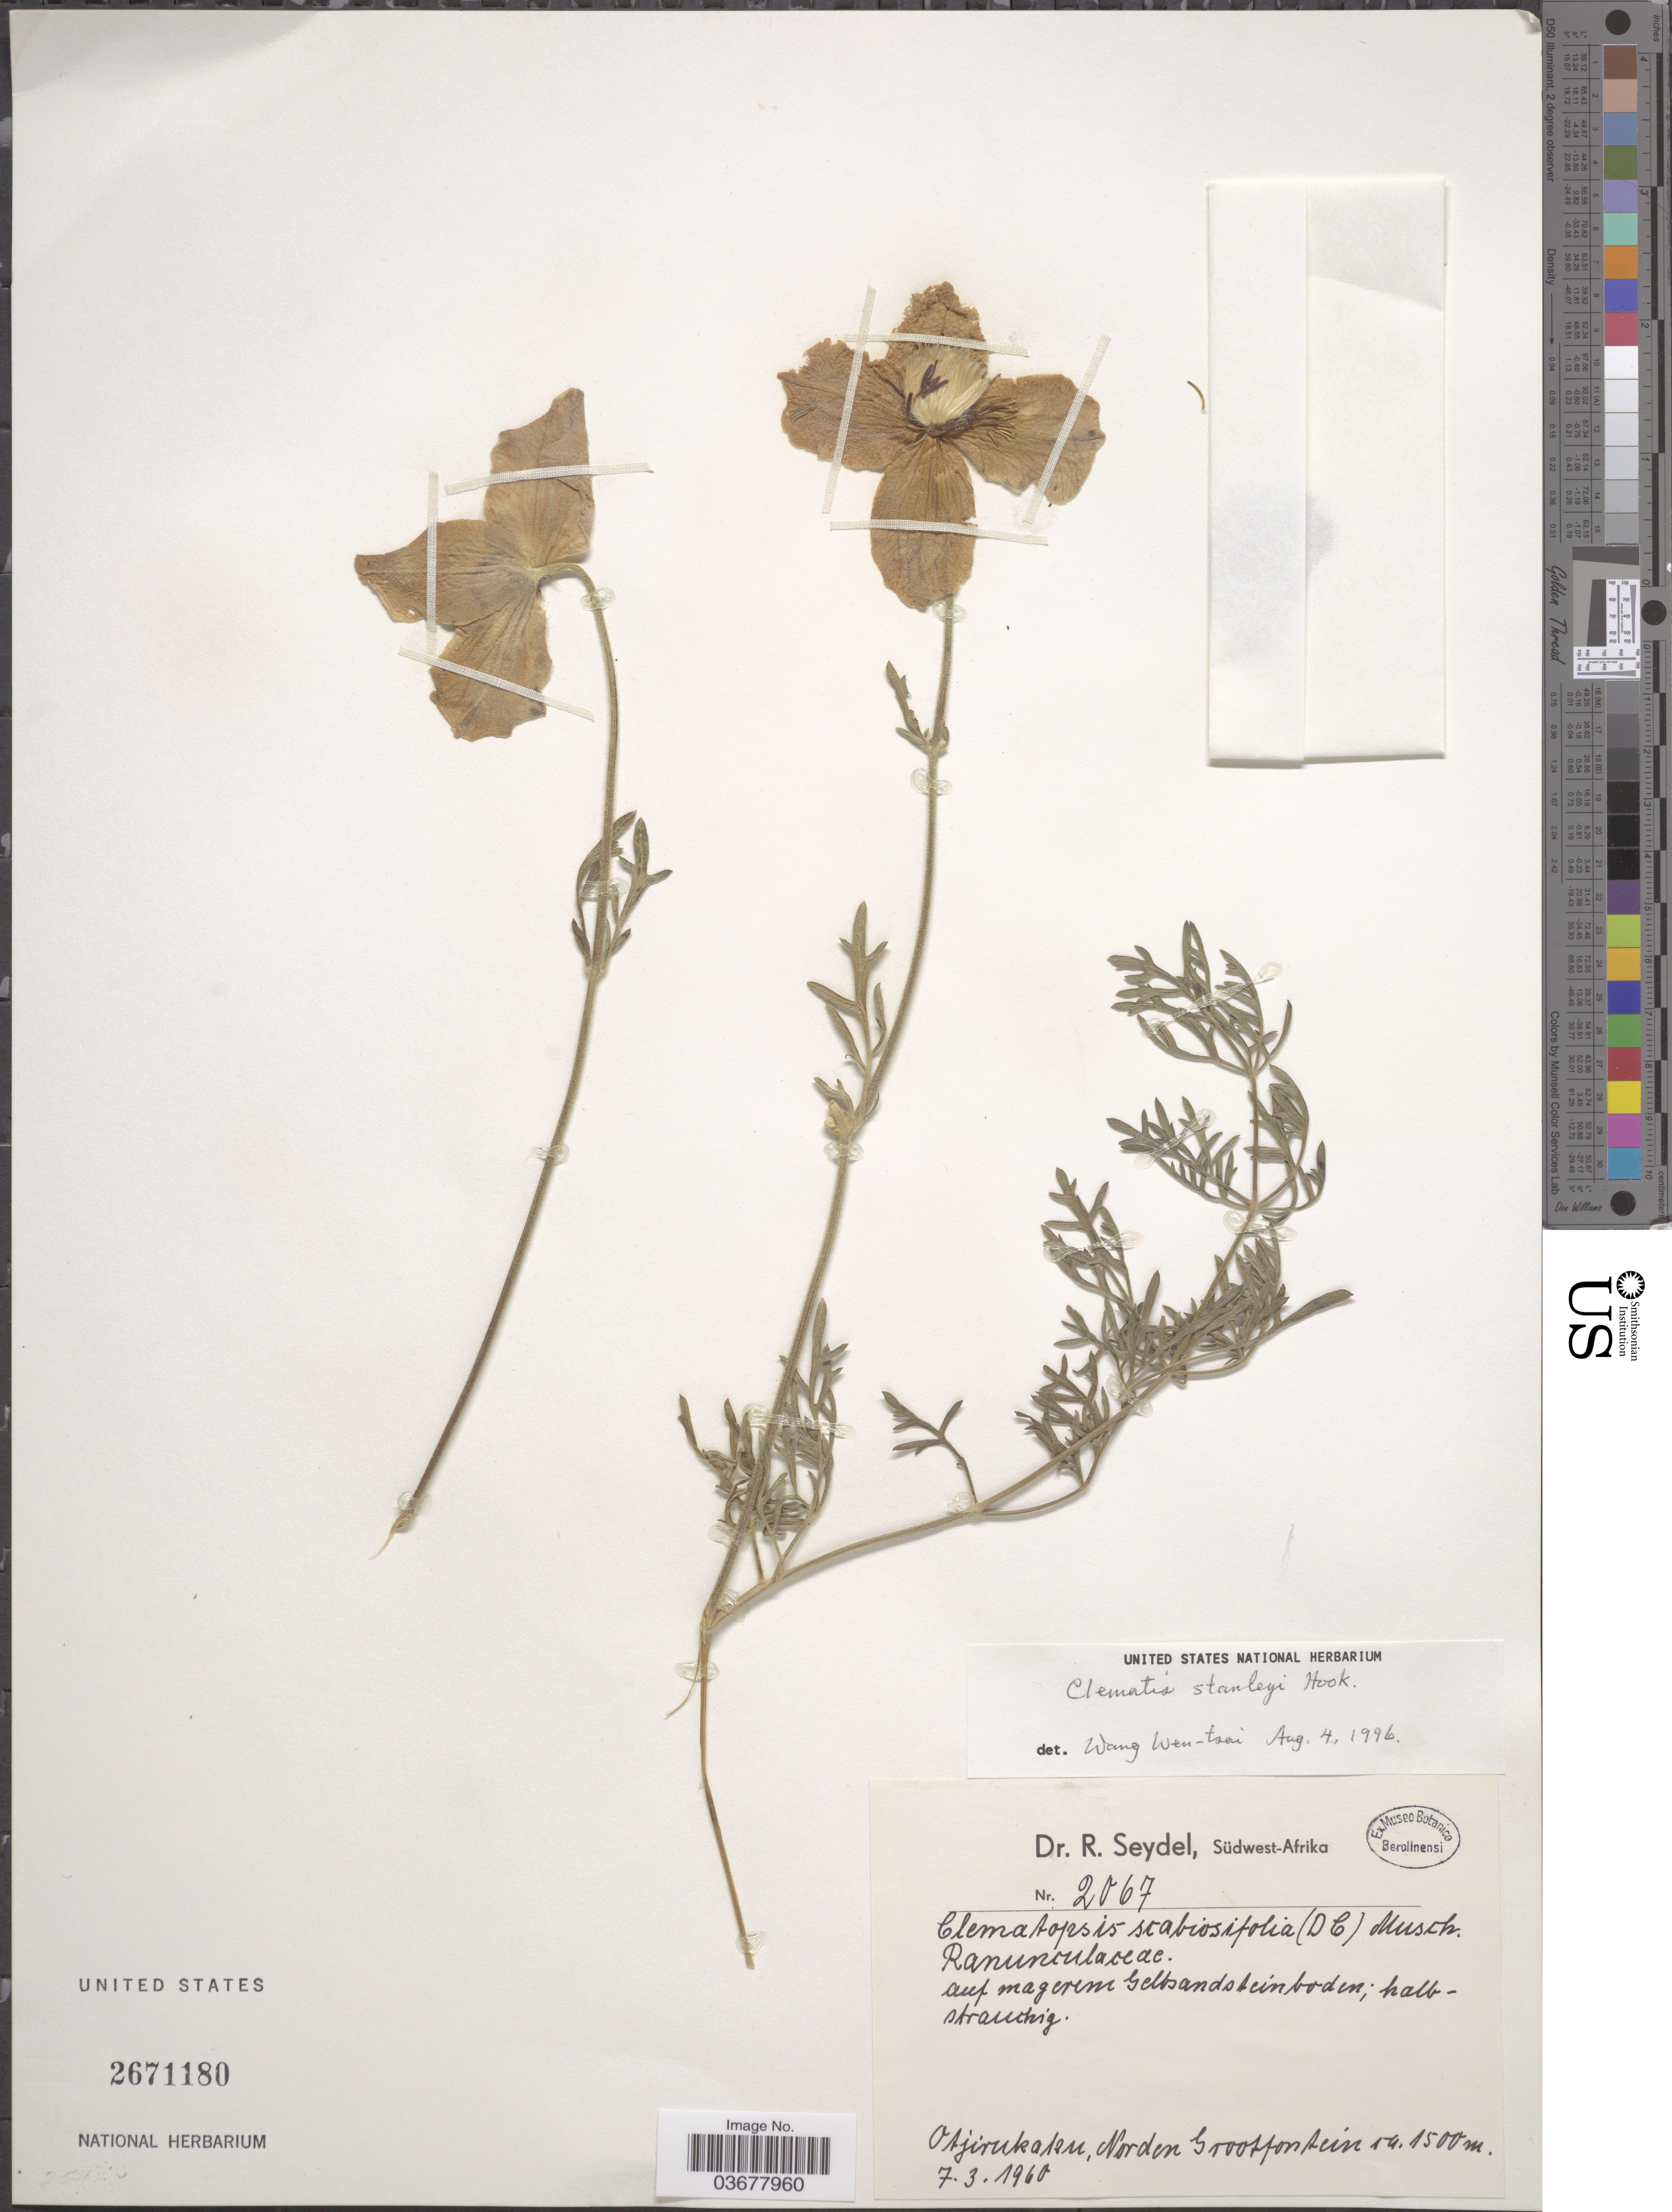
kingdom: Plantae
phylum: Tracheophyta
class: Magnoliopsida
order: Ranunculales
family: Ranunculaceae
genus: Clematis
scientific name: Clematis stanleyi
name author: Hook.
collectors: R. Seydel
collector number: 2067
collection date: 1960-03-07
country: Namibia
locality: Südwest-Afrika. Otjirukaku, Norden Grootfontein.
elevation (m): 1500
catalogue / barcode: US 2671180